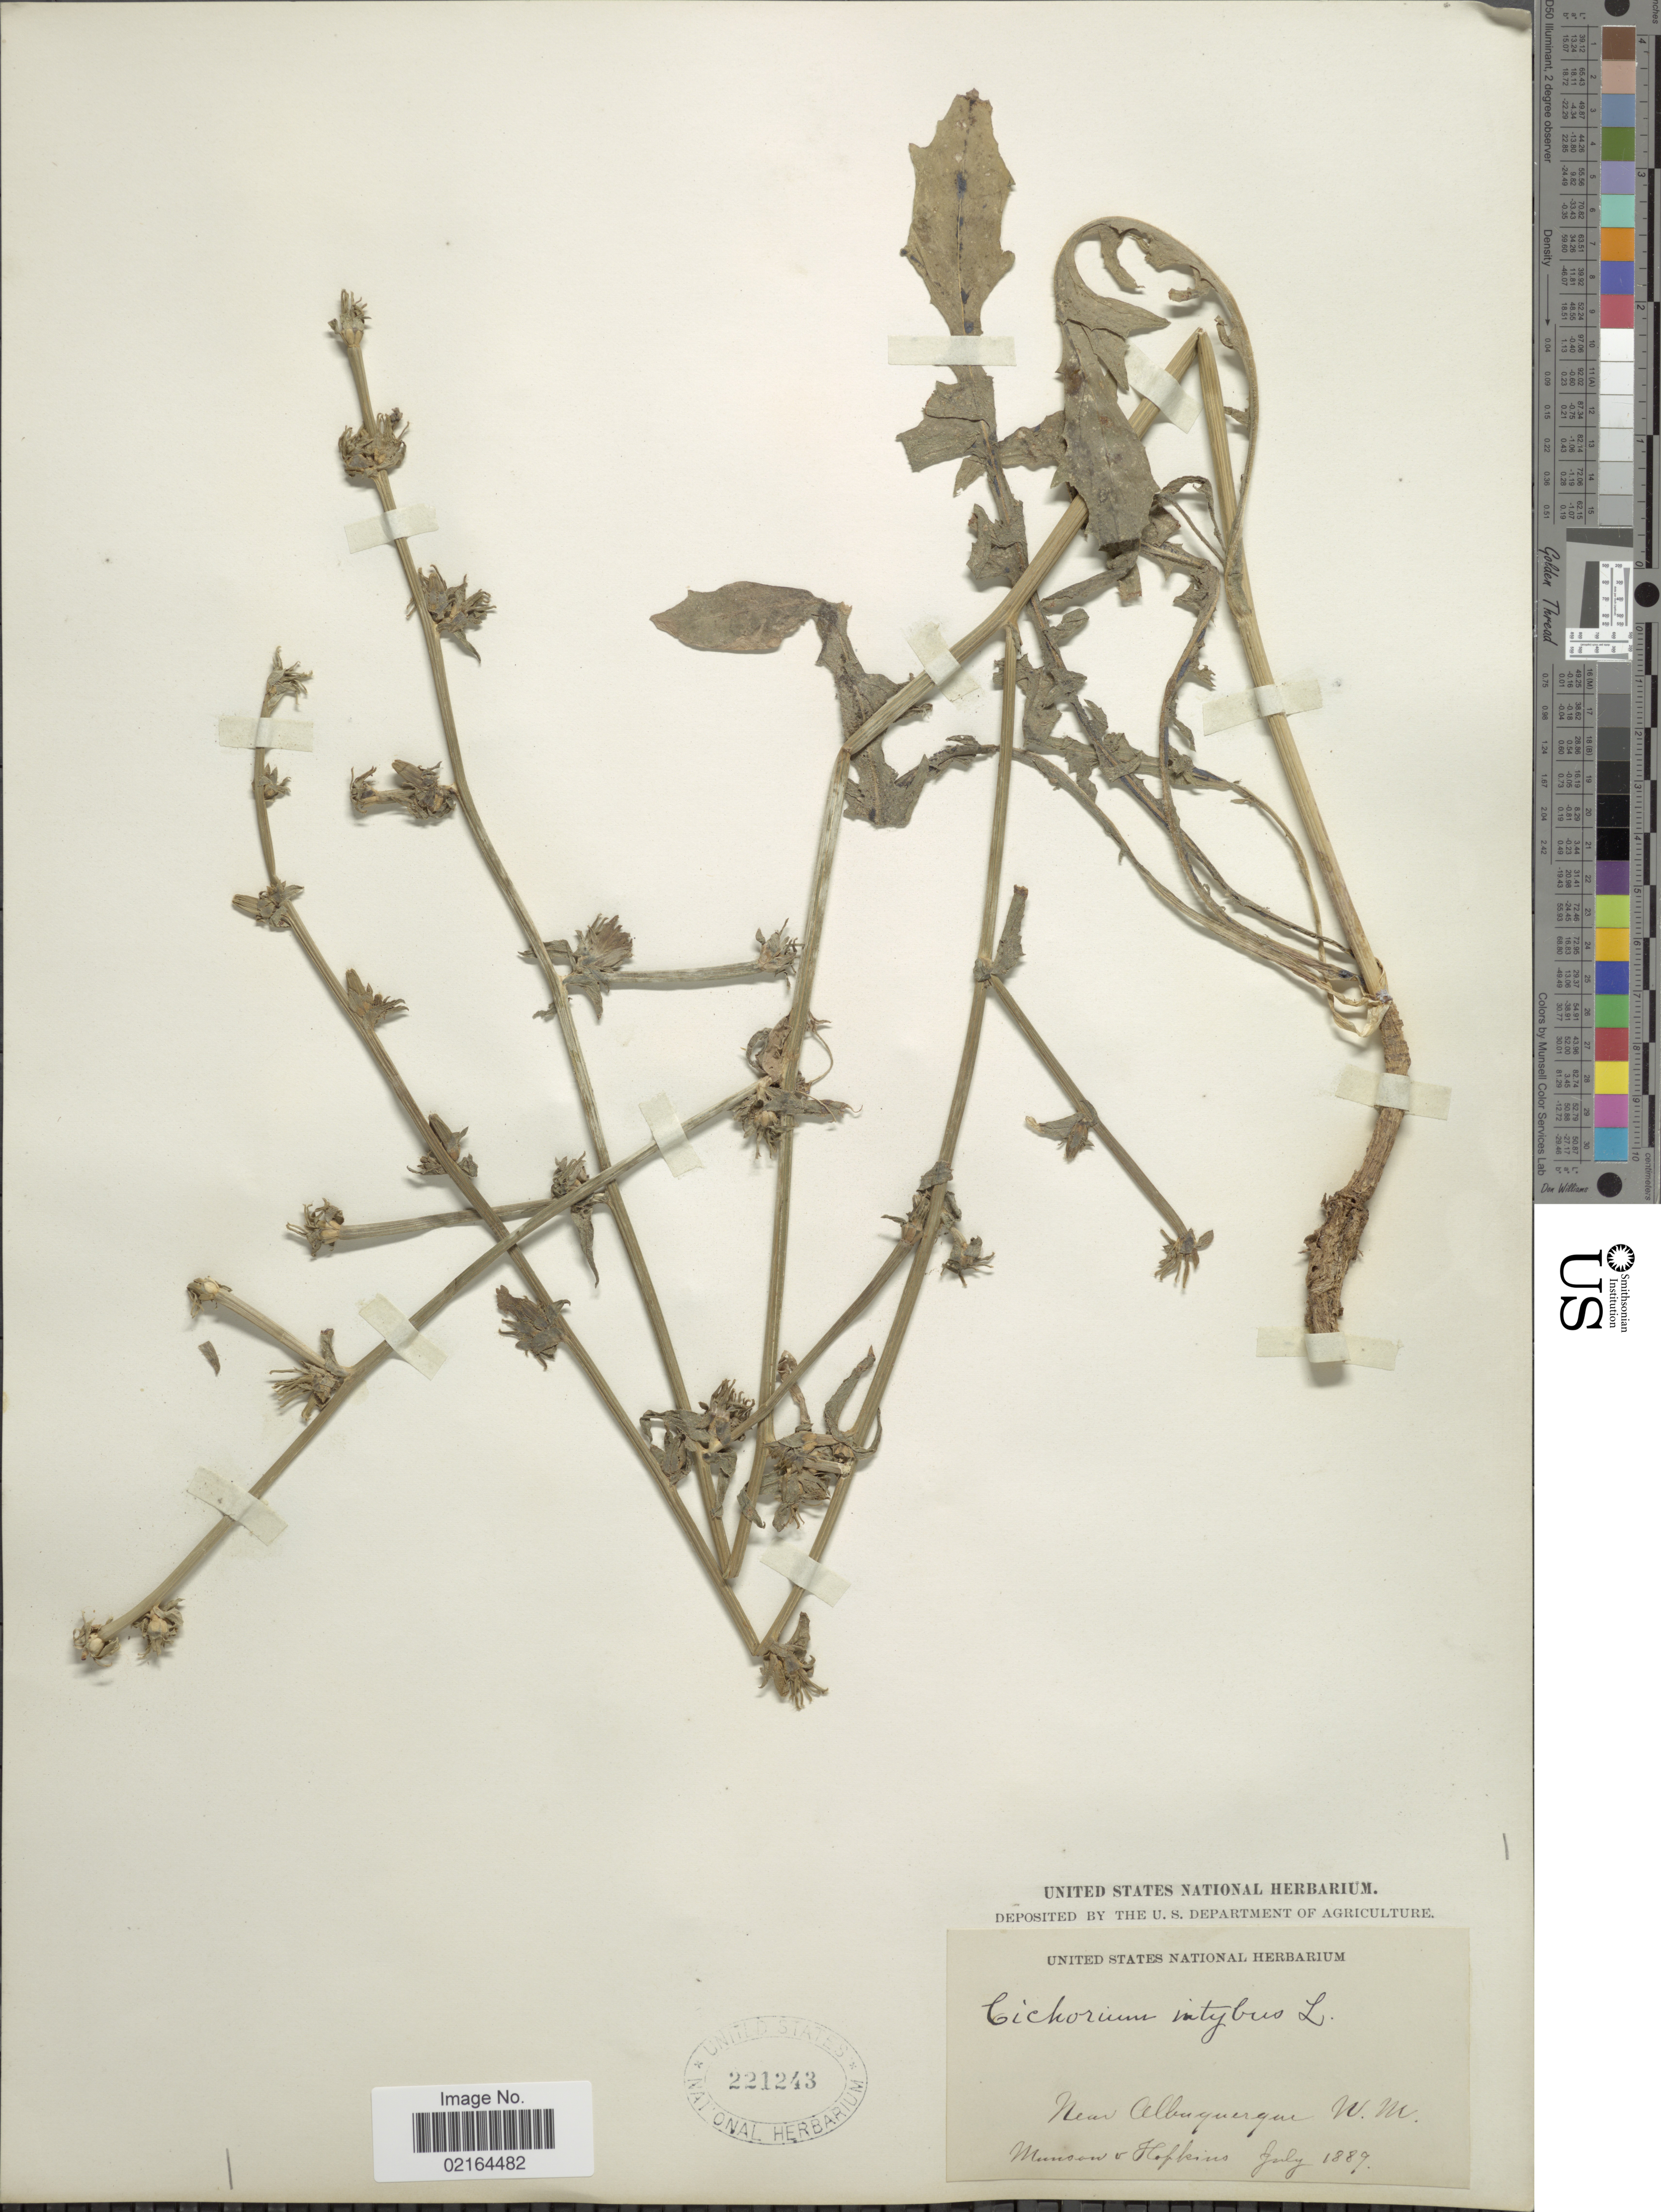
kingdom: Plantae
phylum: Tracheophyta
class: Magnoliopsida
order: Asterales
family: Asteraceae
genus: Cichorium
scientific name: Cichorium intybus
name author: L.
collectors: -. Munson & -- Hopkins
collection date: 1889-07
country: United States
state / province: New Mexico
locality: New Albuquerque, N. M.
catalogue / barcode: US 221243